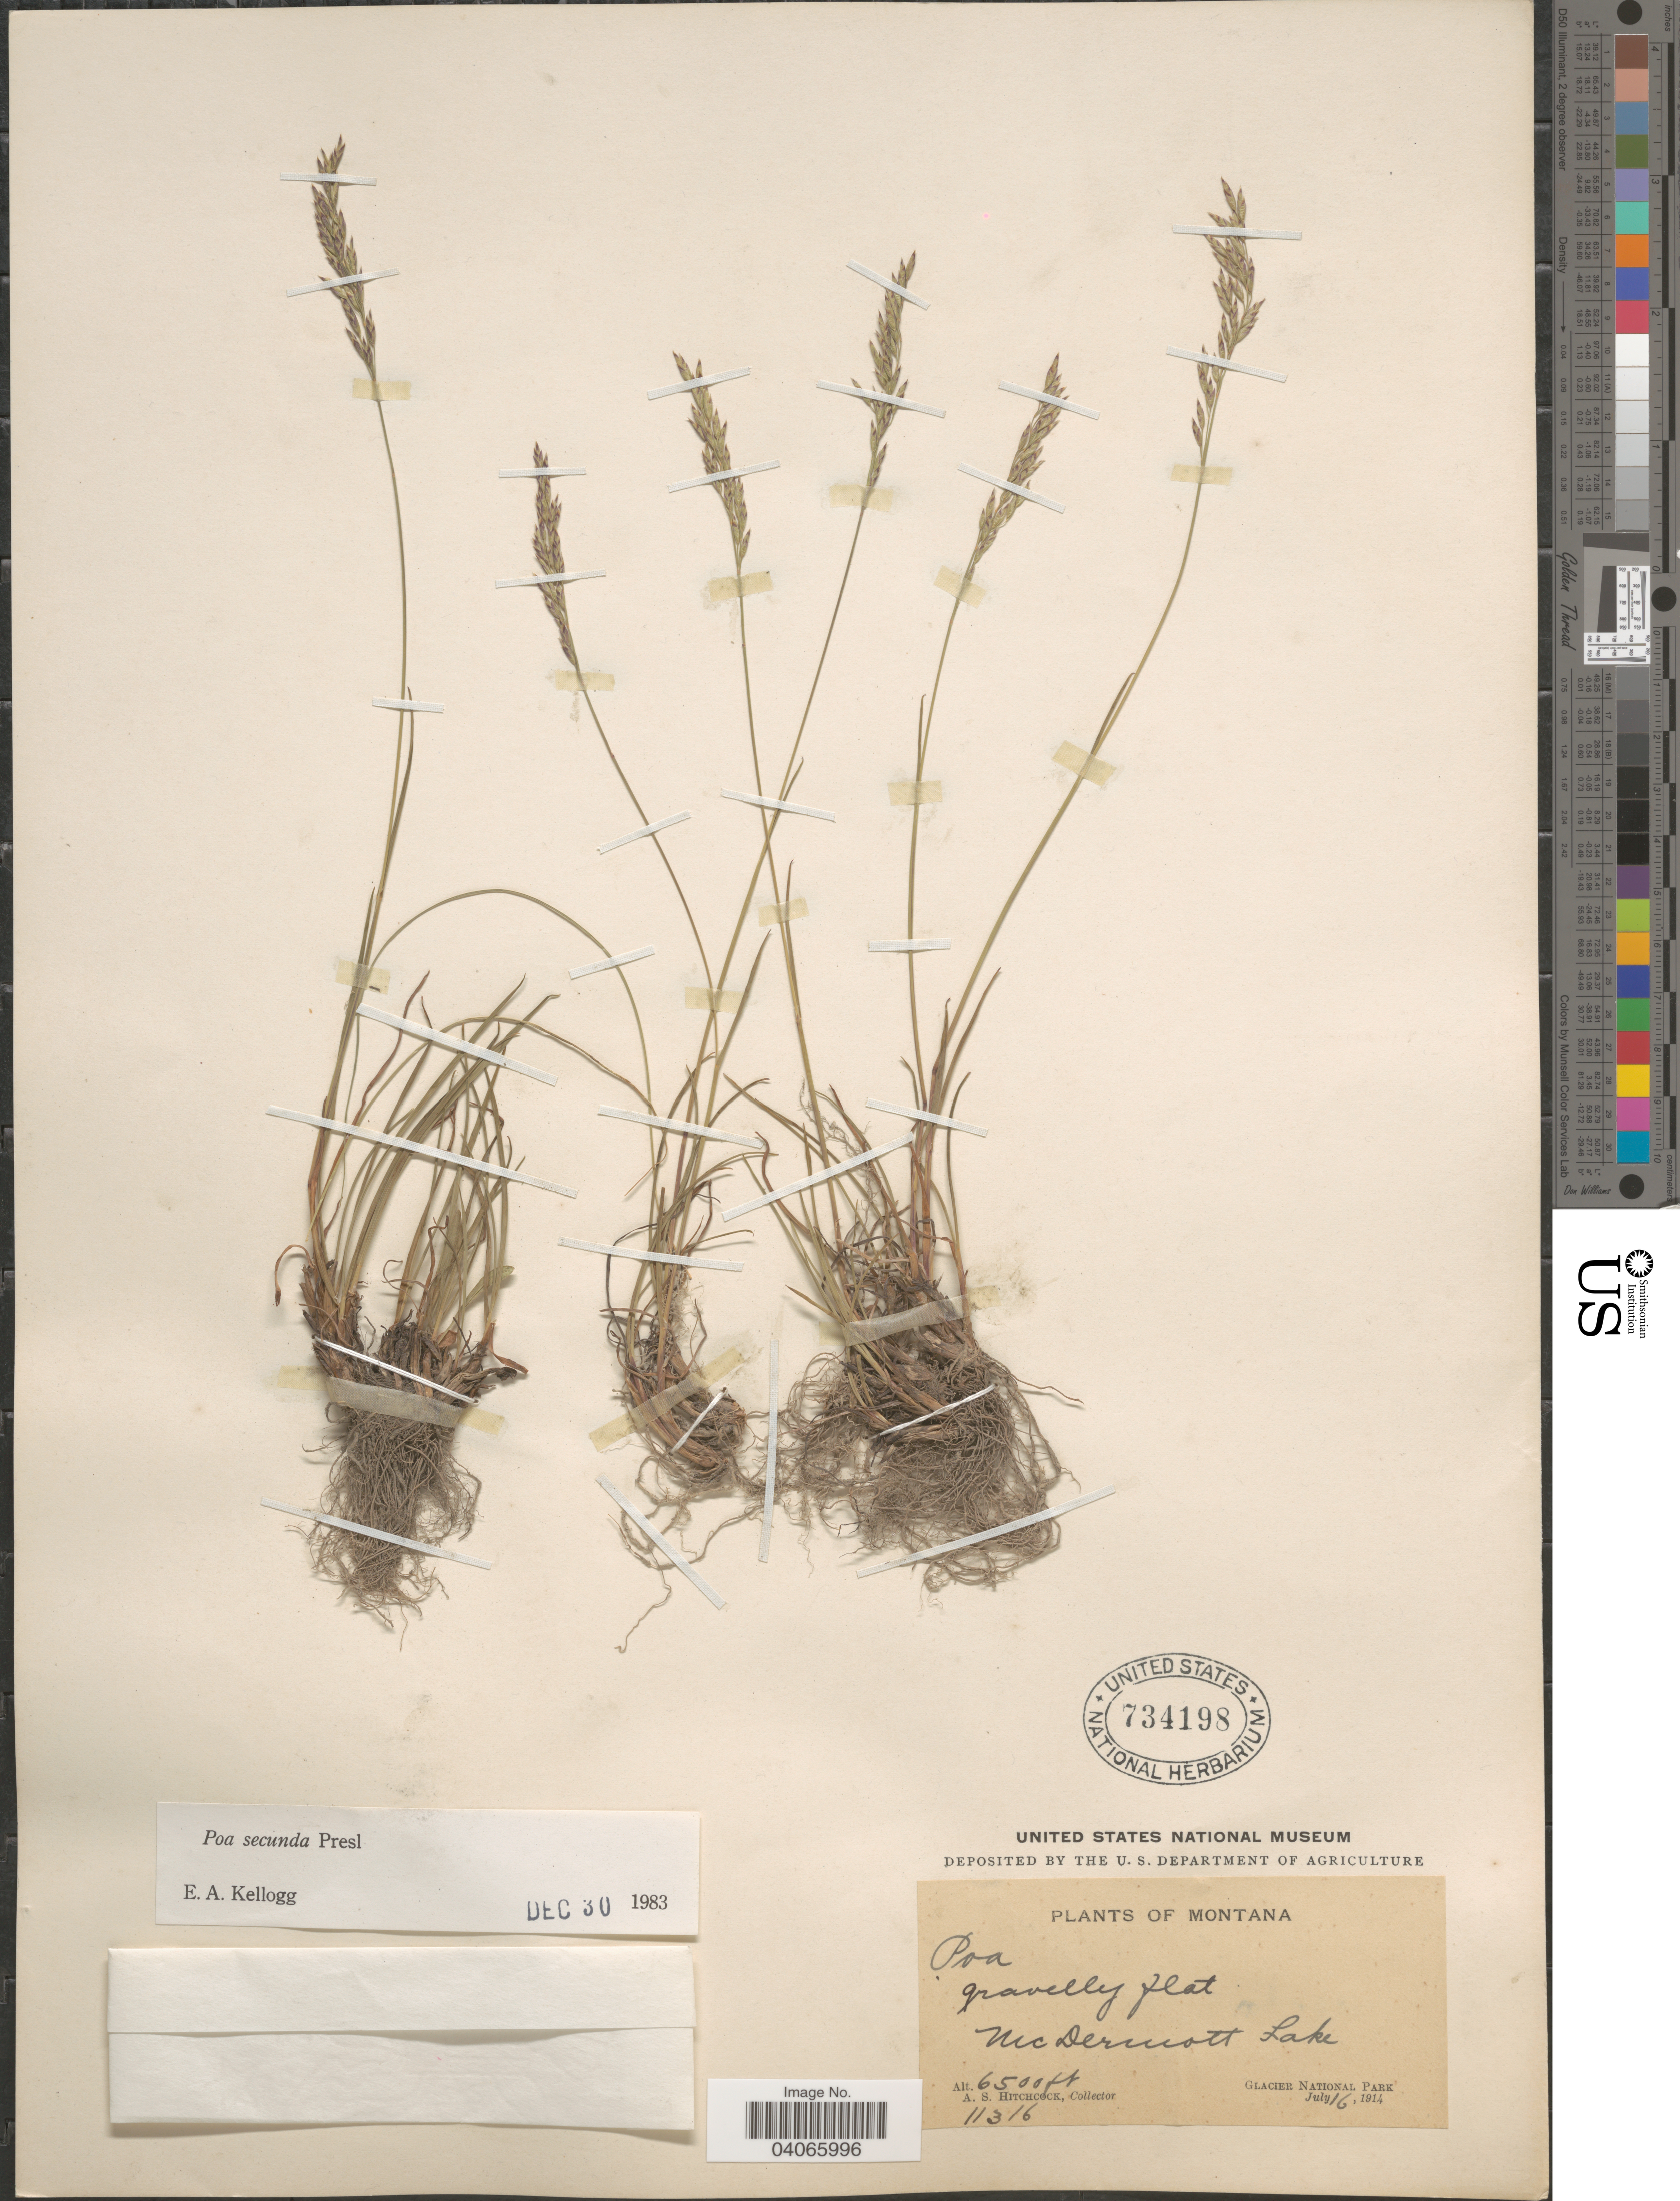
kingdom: Plantae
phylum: Tracheophyta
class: Liliopsida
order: Poales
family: Poaceae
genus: Poa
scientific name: Poa secunda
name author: J. Presl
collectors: A. S. Hitchcock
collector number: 11316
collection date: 1914-07-16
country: United States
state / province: Montana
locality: McDermott Lake. Glacier National Park.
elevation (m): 1981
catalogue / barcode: US 734198